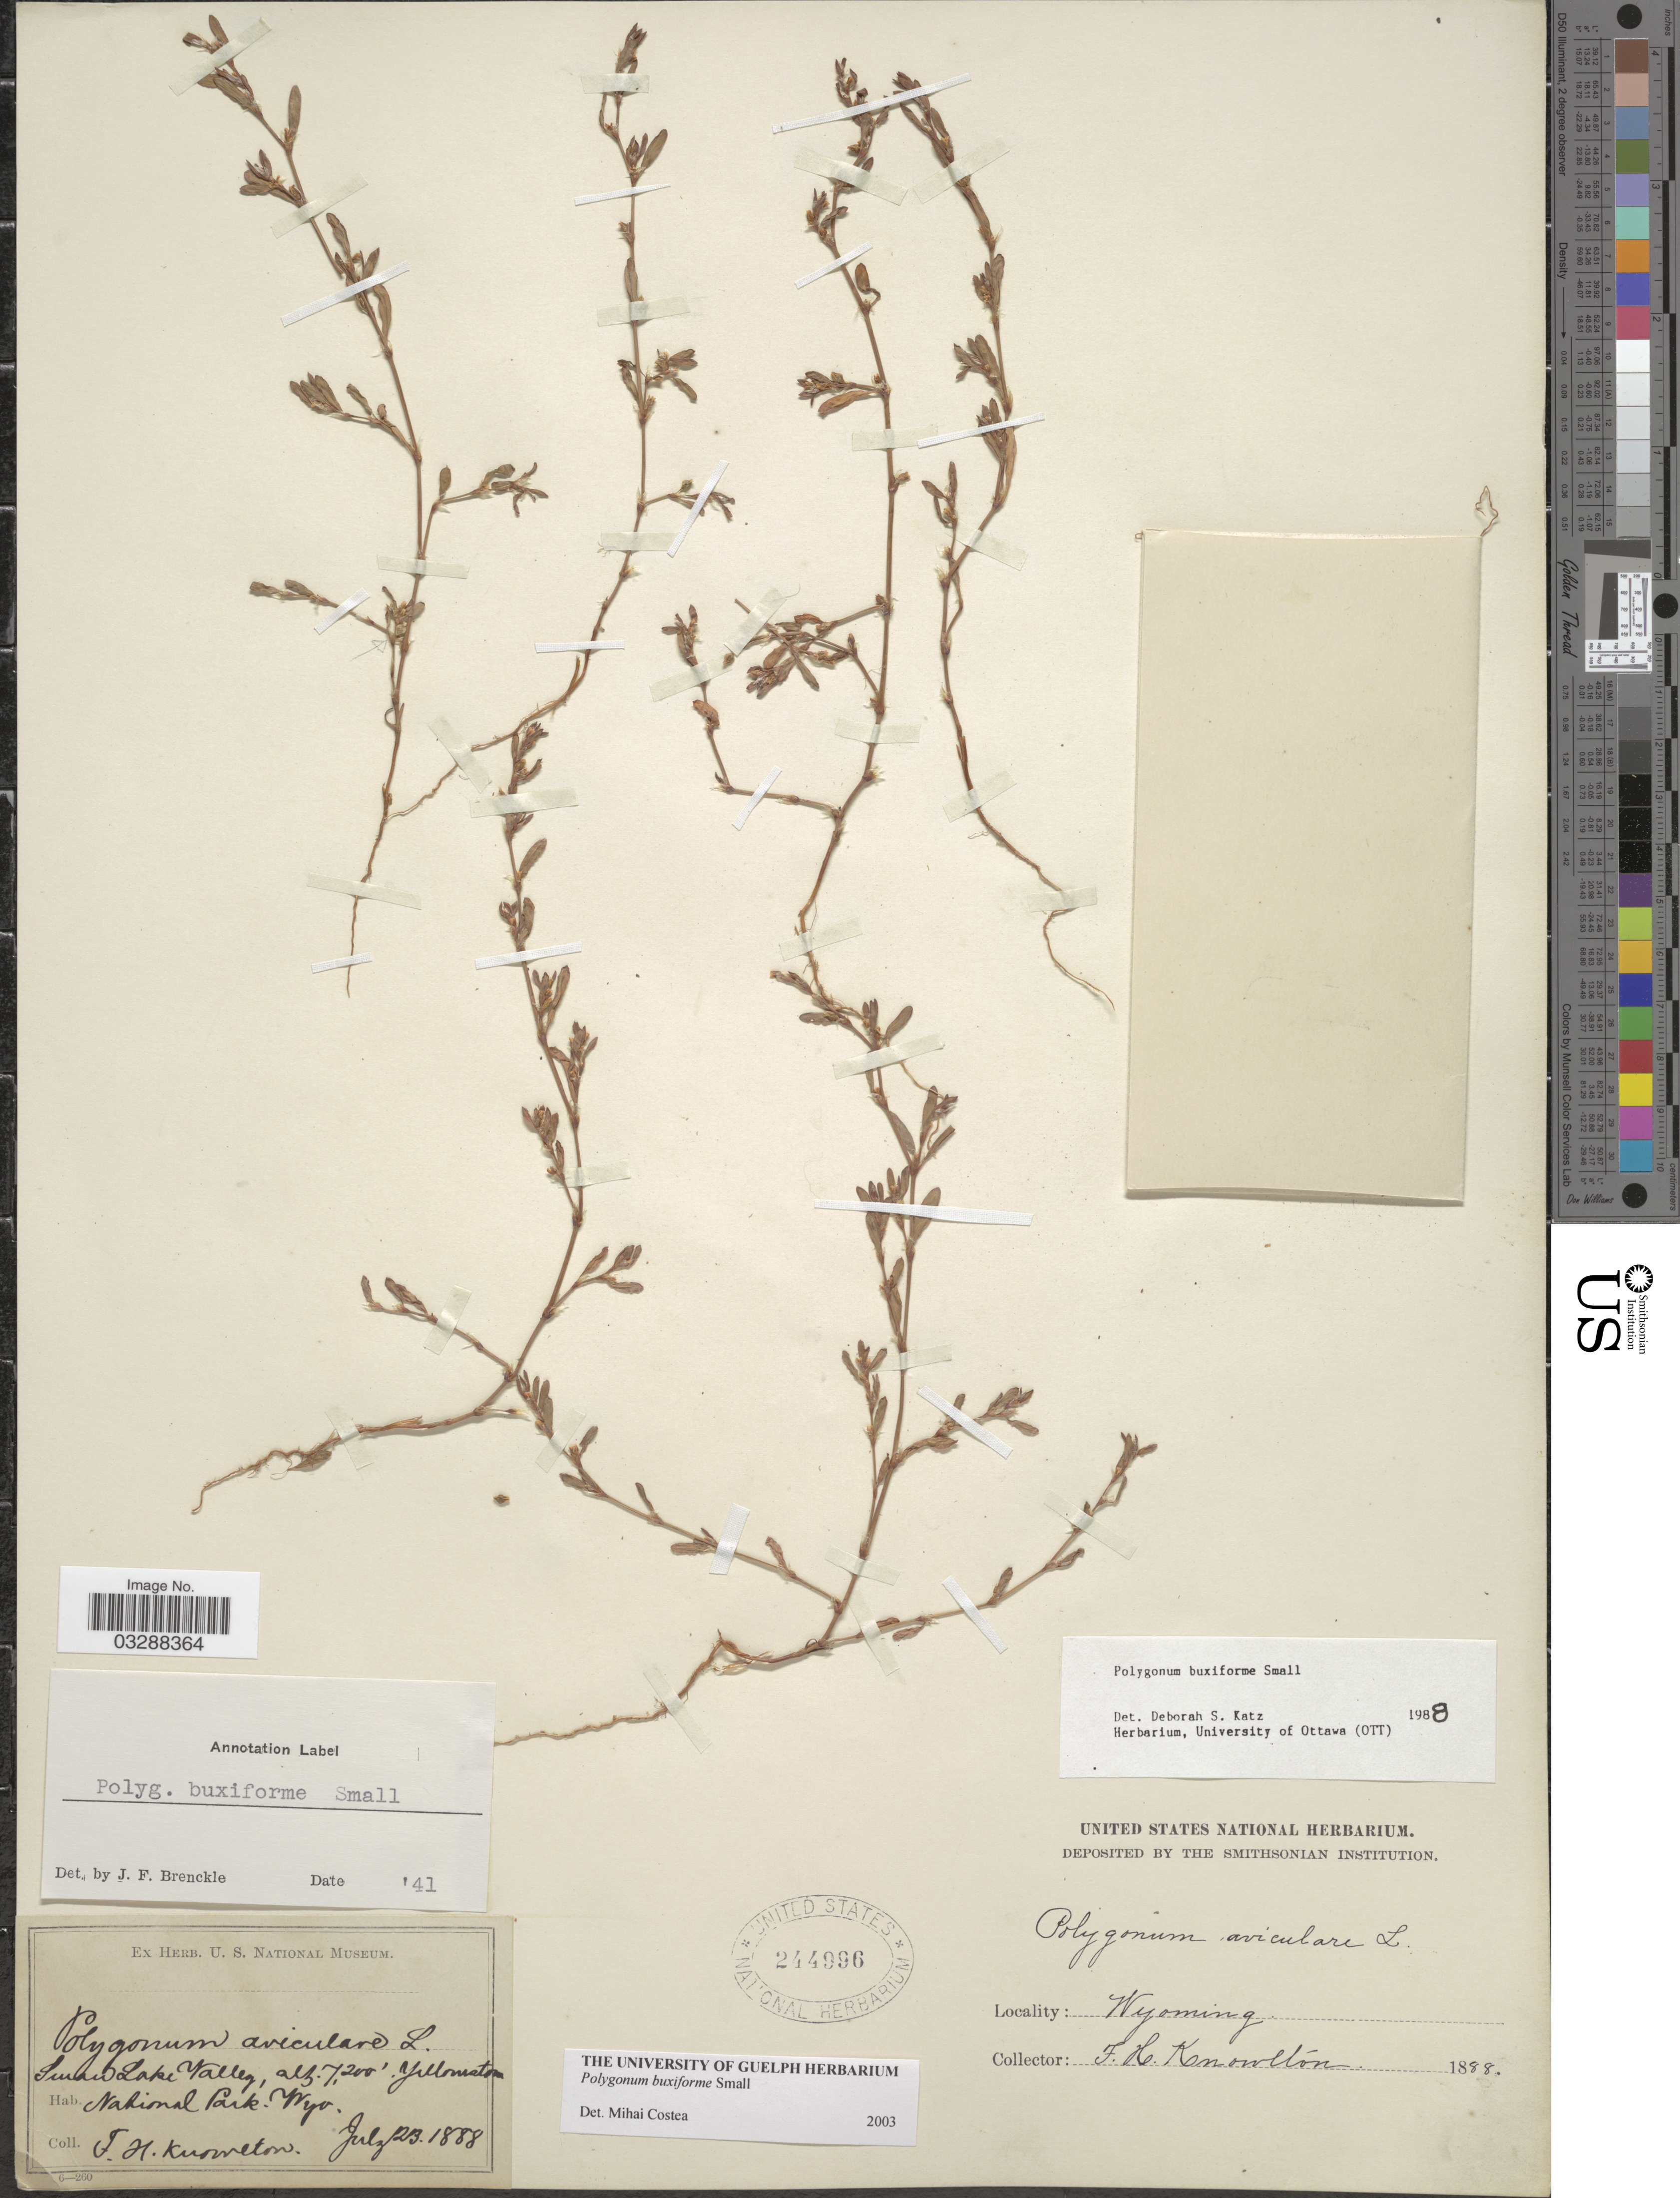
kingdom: Plantae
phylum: Tracheophyta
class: Magnoliopsida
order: Caryophyllales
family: Polygonaceae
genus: Polygonum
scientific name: Polygonum buxiforme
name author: Small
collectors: F. H. Knowlton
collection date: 1888-07-23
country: United States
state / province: Wyoming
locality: Swan Lake Valley, Yellowstone National Park.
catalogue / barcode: US 244996